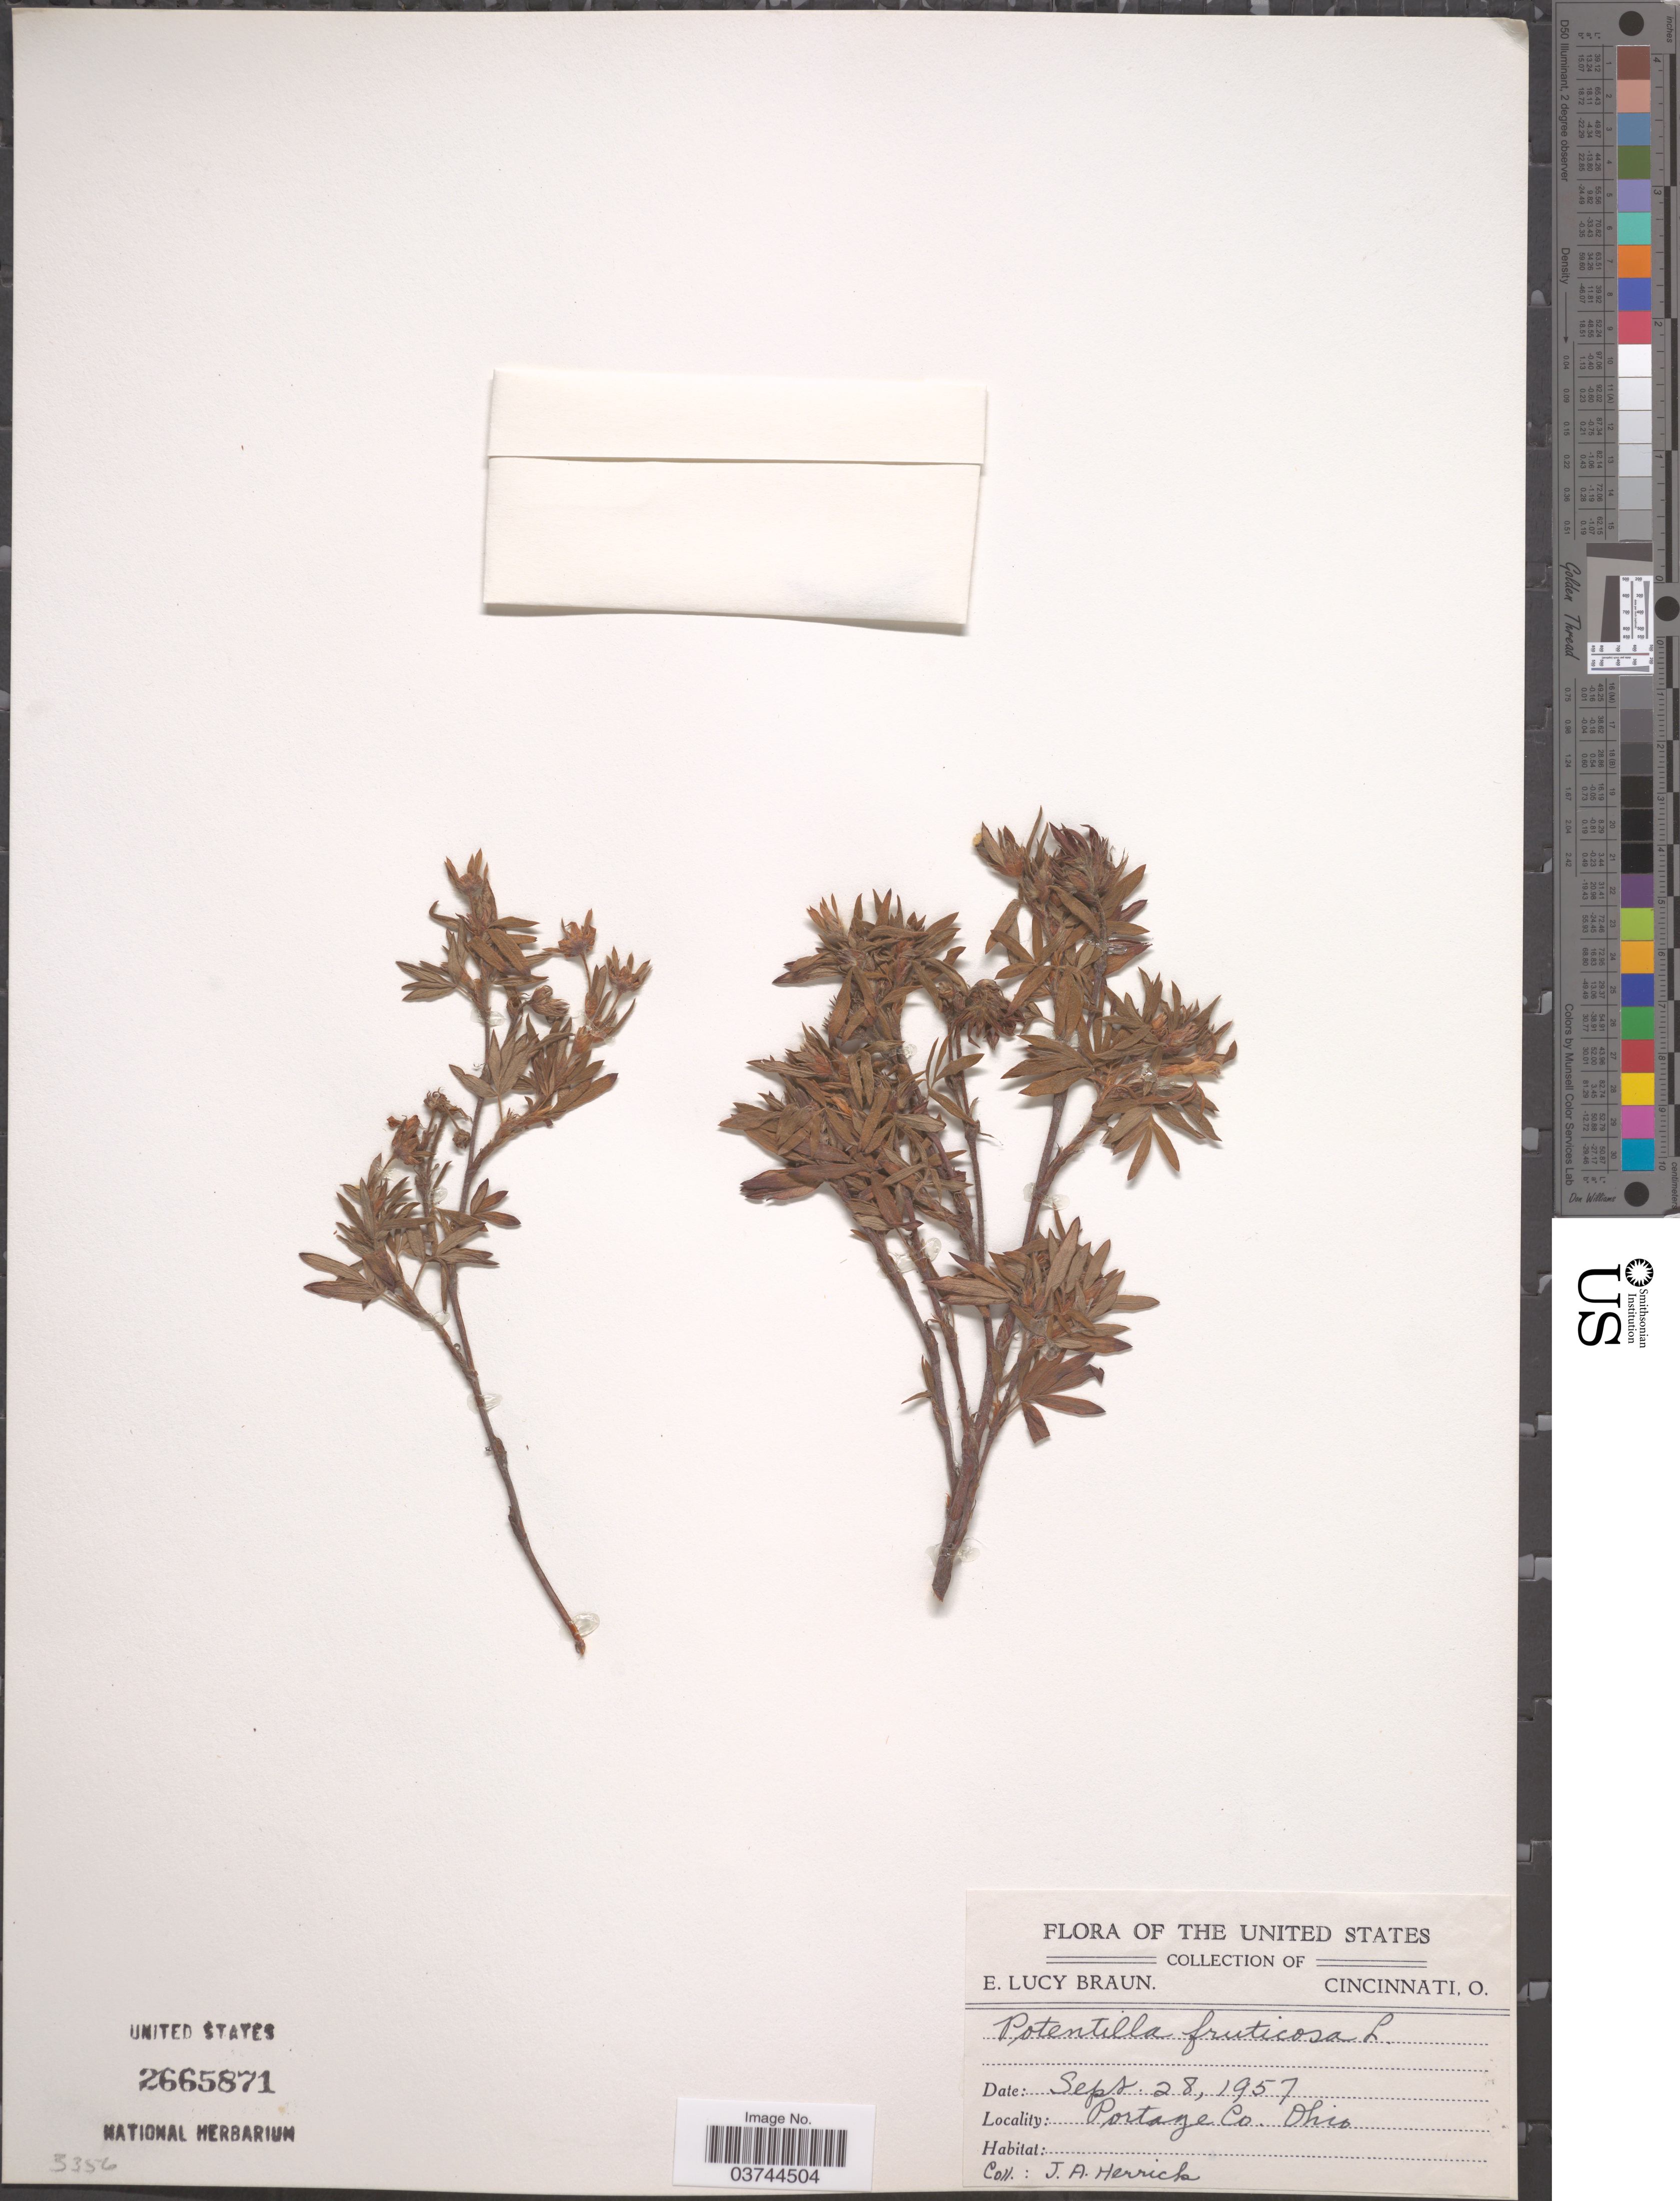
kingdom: Plantae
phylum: Tracheophyta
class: Magnoliopsida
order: Rosales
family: Rosaceae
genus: Dasiphora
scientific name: Dasiphora fruticosa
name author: (L.) Rydb.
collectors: J. Herrick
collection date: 1957-09-28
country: United States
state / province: Ohio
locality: Portage Co.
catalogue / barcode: US 2665871